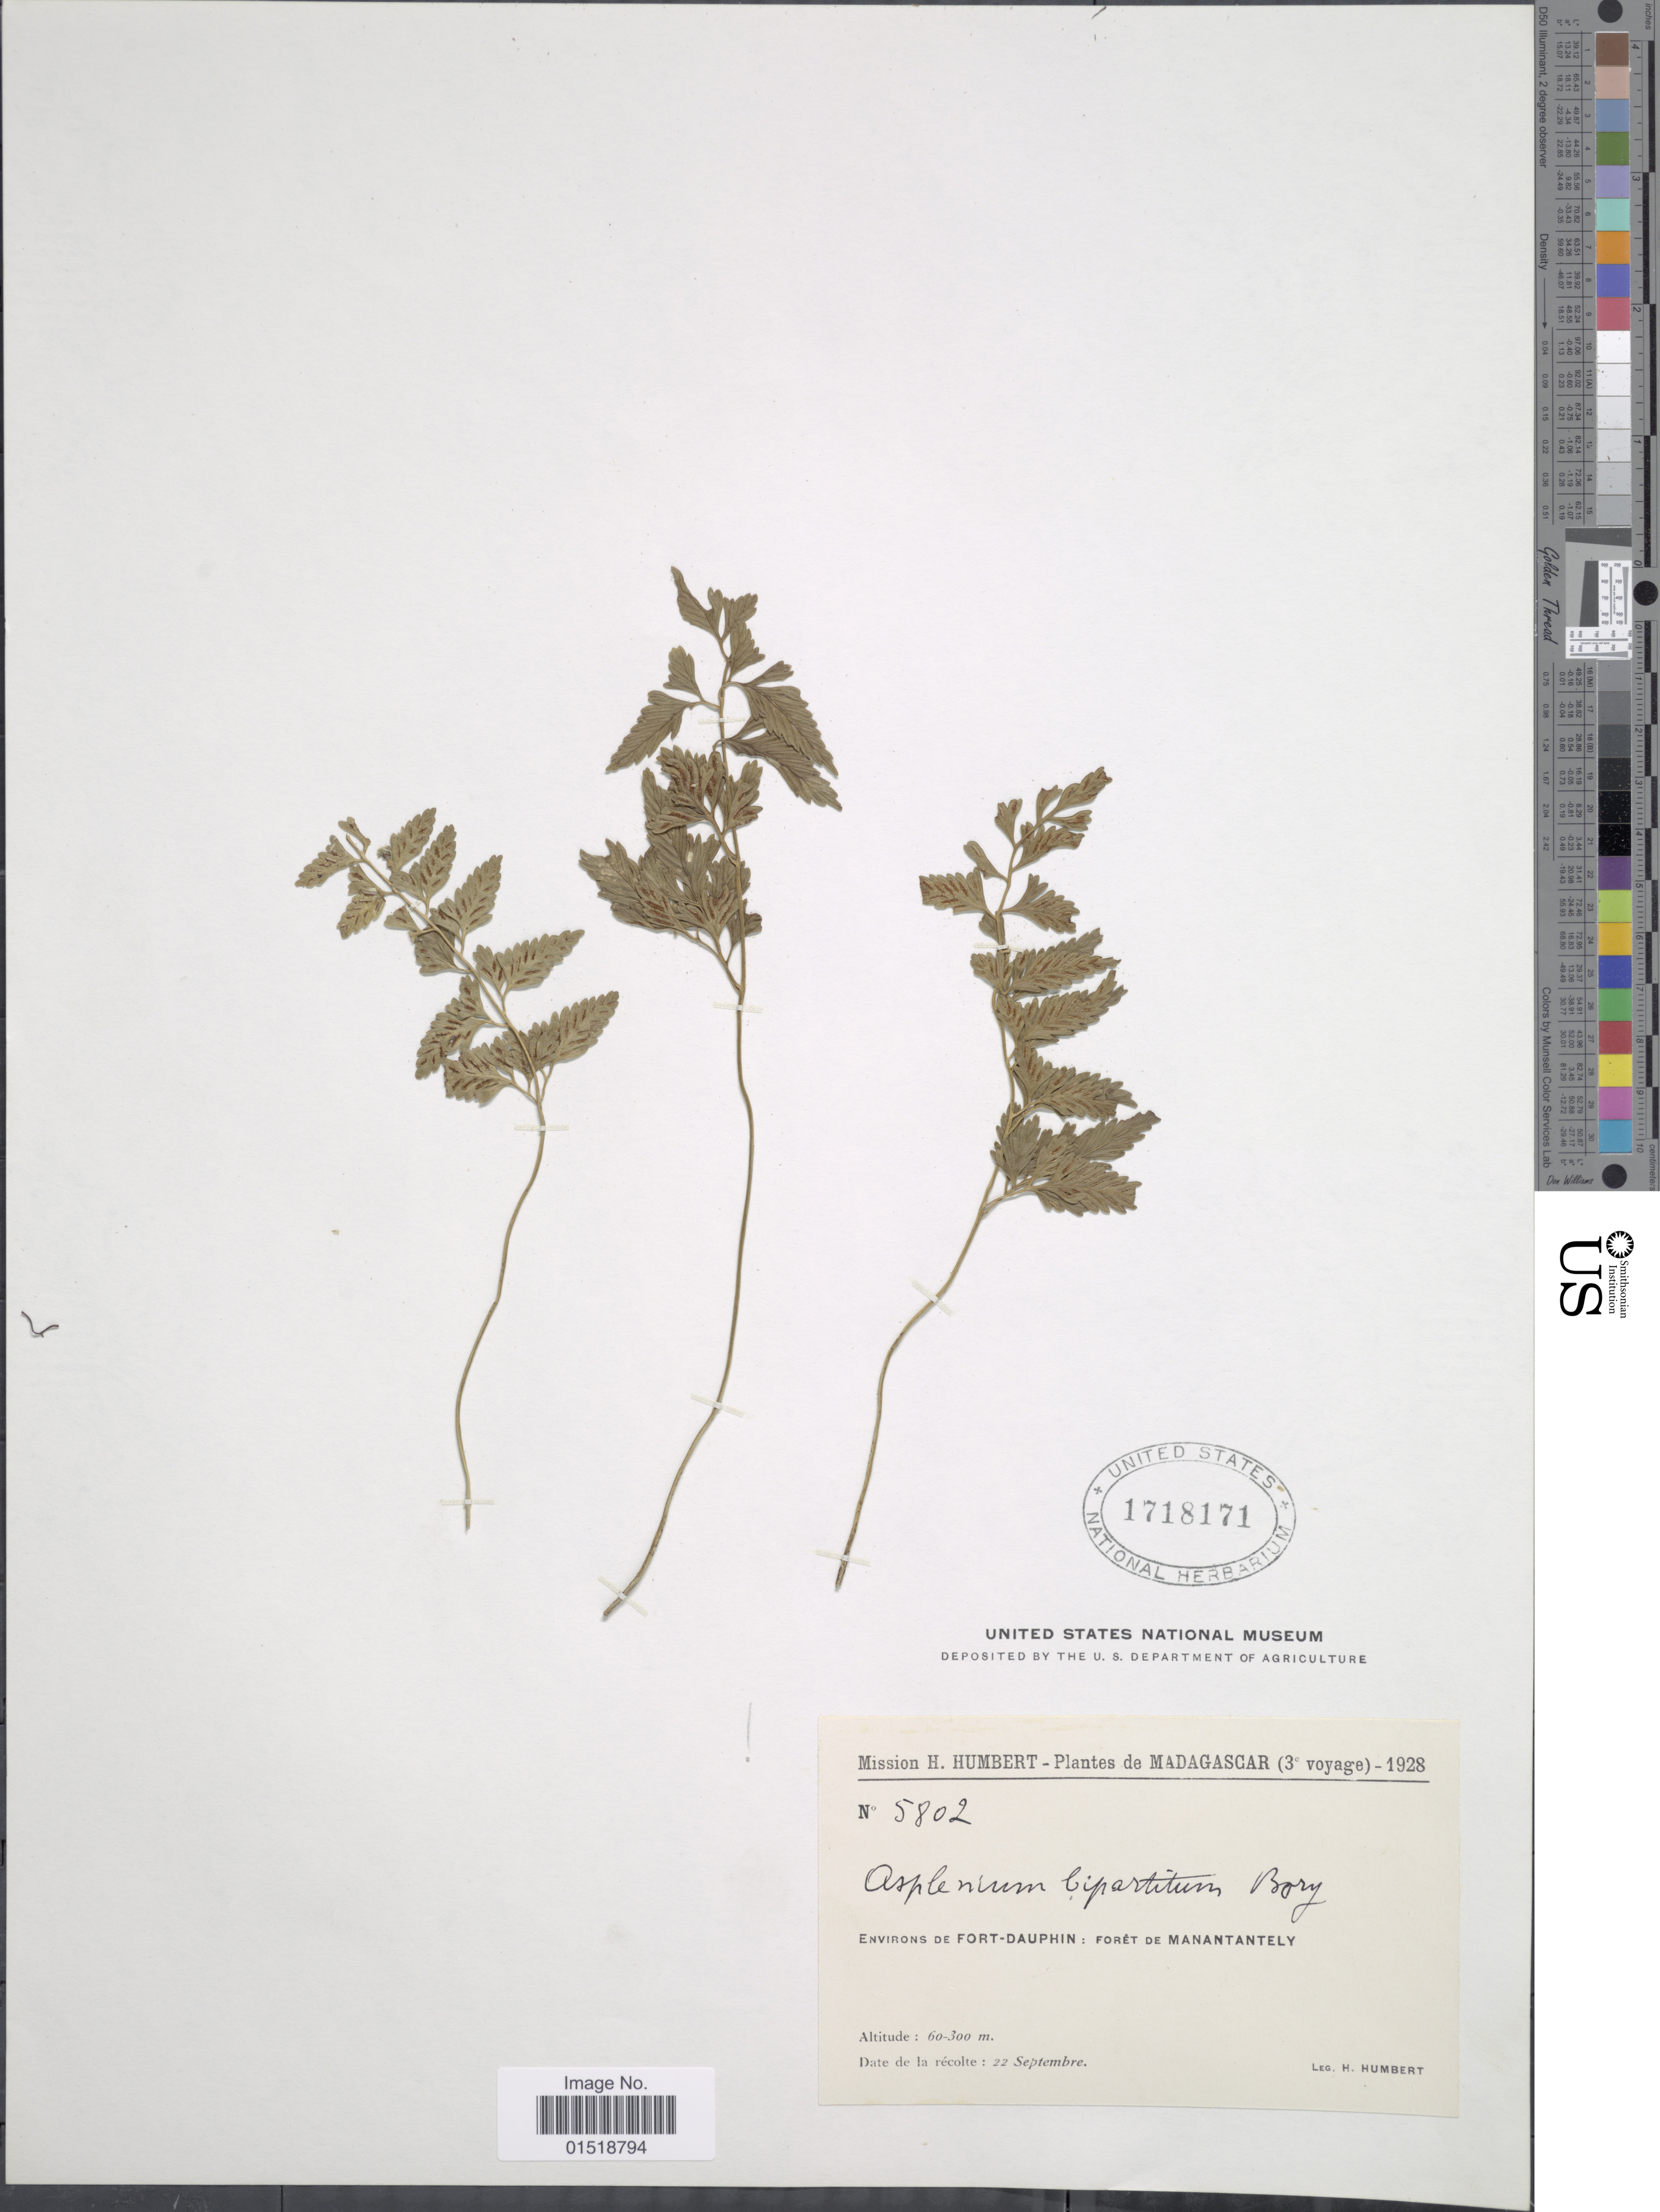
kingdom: Plantae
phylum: Tracheophyta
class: Polypodiopsida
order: Polypodiales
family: Aspleniaceae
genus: Asplenium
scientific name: Asplenium bipartitum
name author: Bory ex Willd.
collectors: H. Humbert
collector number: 5802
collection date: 1928-09-22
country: Madagascar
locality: Environs de Fort-Dauphin: Forét de Manantantely.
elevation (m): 60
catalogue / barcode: US 1718171